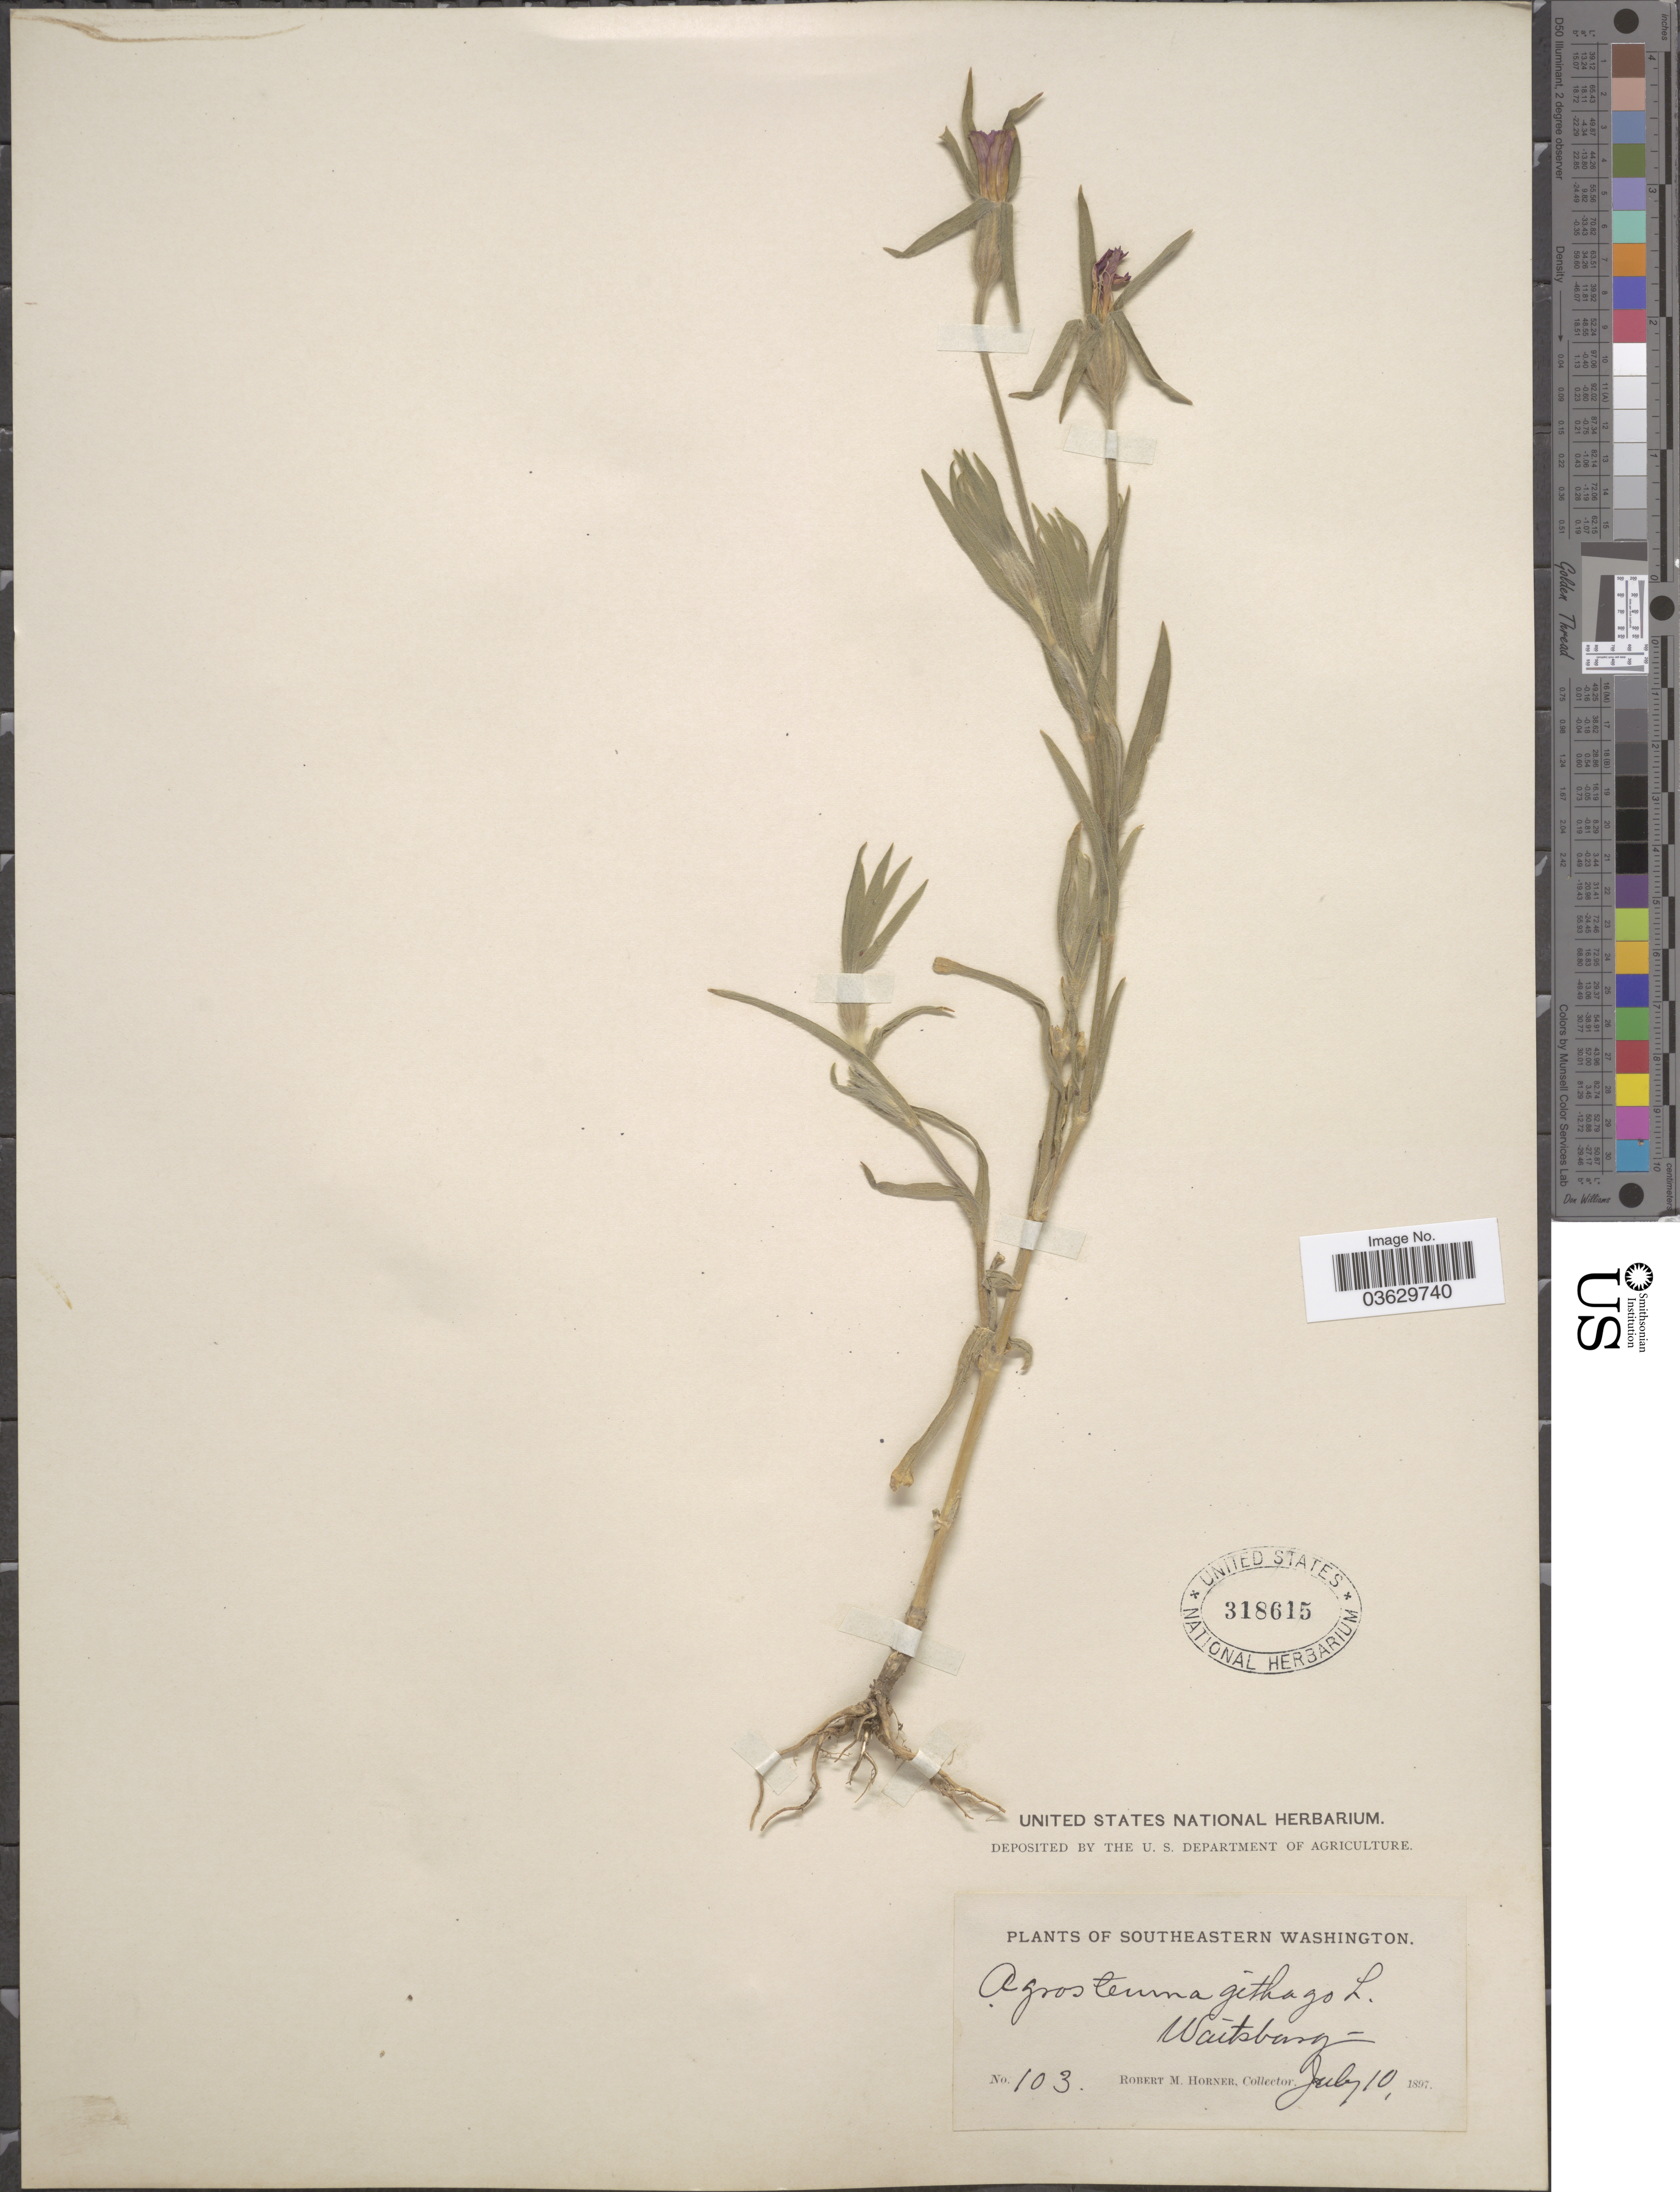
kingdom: Plantae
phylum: Tracheophyta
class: Magnoliopsida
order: Caryophyllales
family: Caryophyllaceae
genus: Agrostemma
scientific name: Agrostemma githago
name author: L.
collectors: R. Horner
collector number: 103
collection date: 1897-07-10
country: United States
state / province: Washington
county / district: Walla Walla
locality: Southeastern Washington. Waitsburg.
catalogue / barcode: US 318615